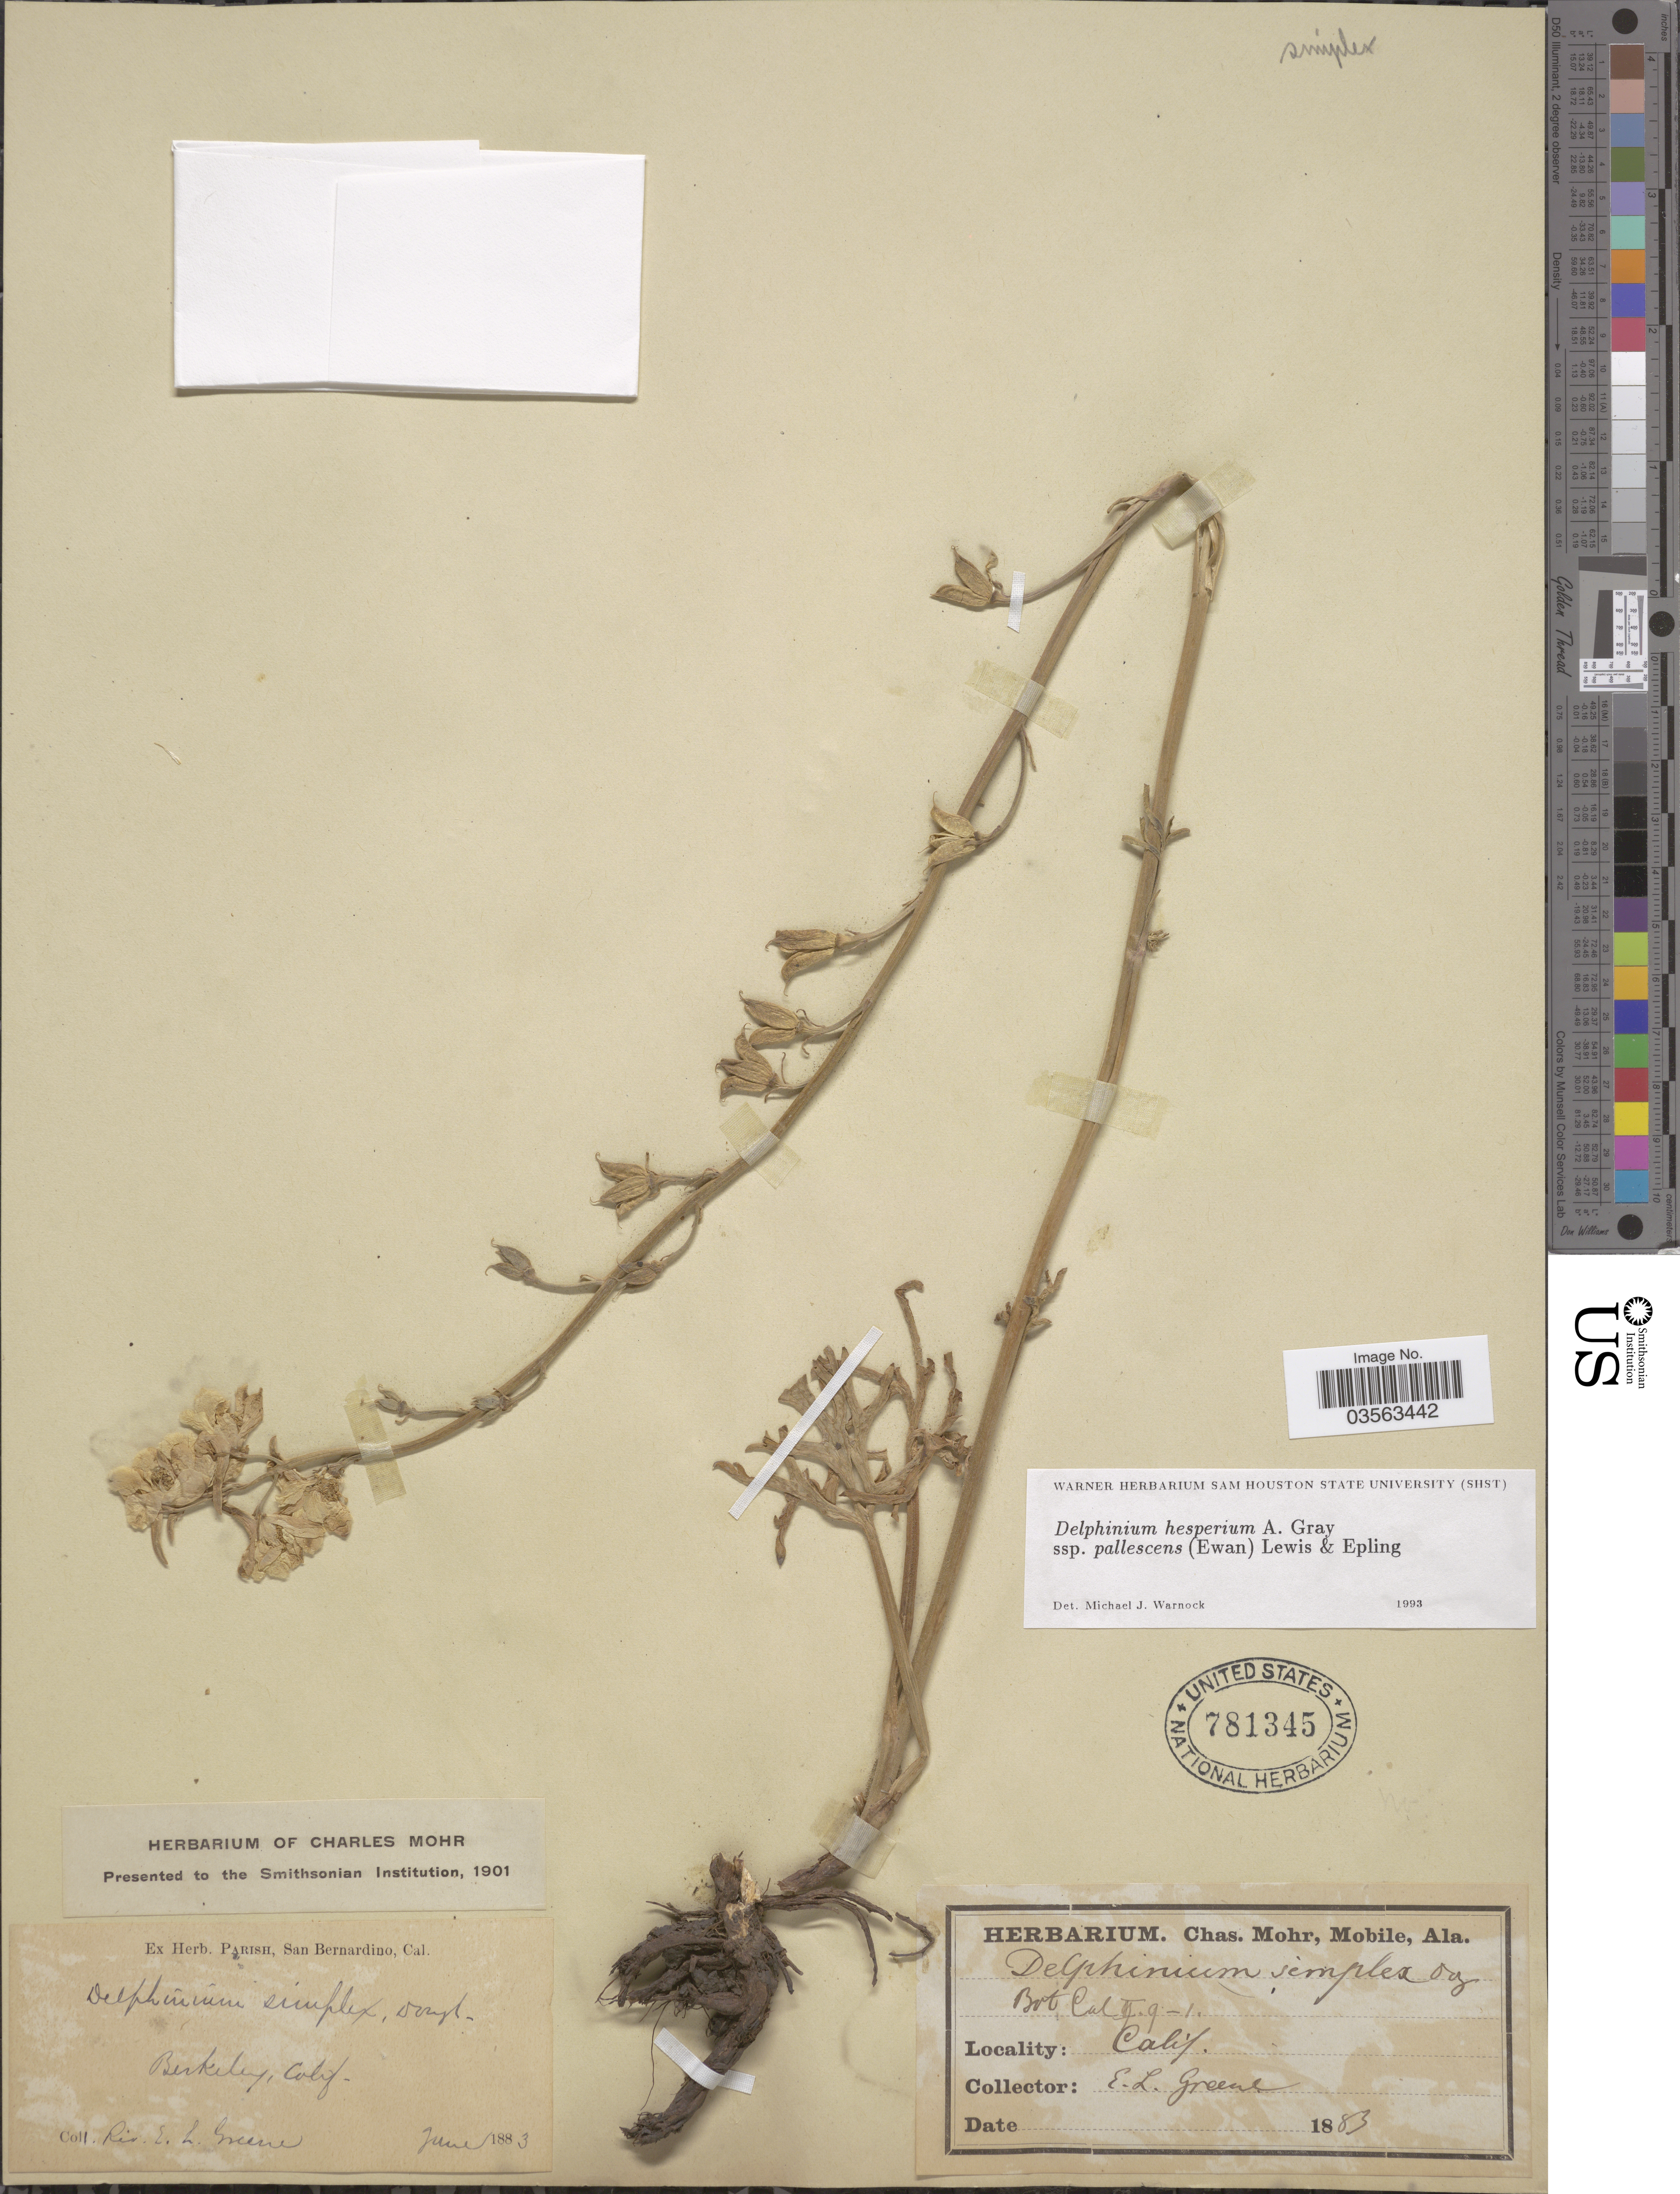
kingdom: Plantae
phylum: Tracheophyta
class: Magnoliopsida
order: Ranunculales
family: Ranunculaceae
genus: Delphinium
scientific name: Delphinium hesperium subsp. pallescens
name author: (Ewan) F. H. Lewis & Epling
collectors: E. L. Greene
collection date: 1883-06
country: United States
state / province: California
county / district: Alameda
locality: Berkeley.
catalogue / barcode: US 781345